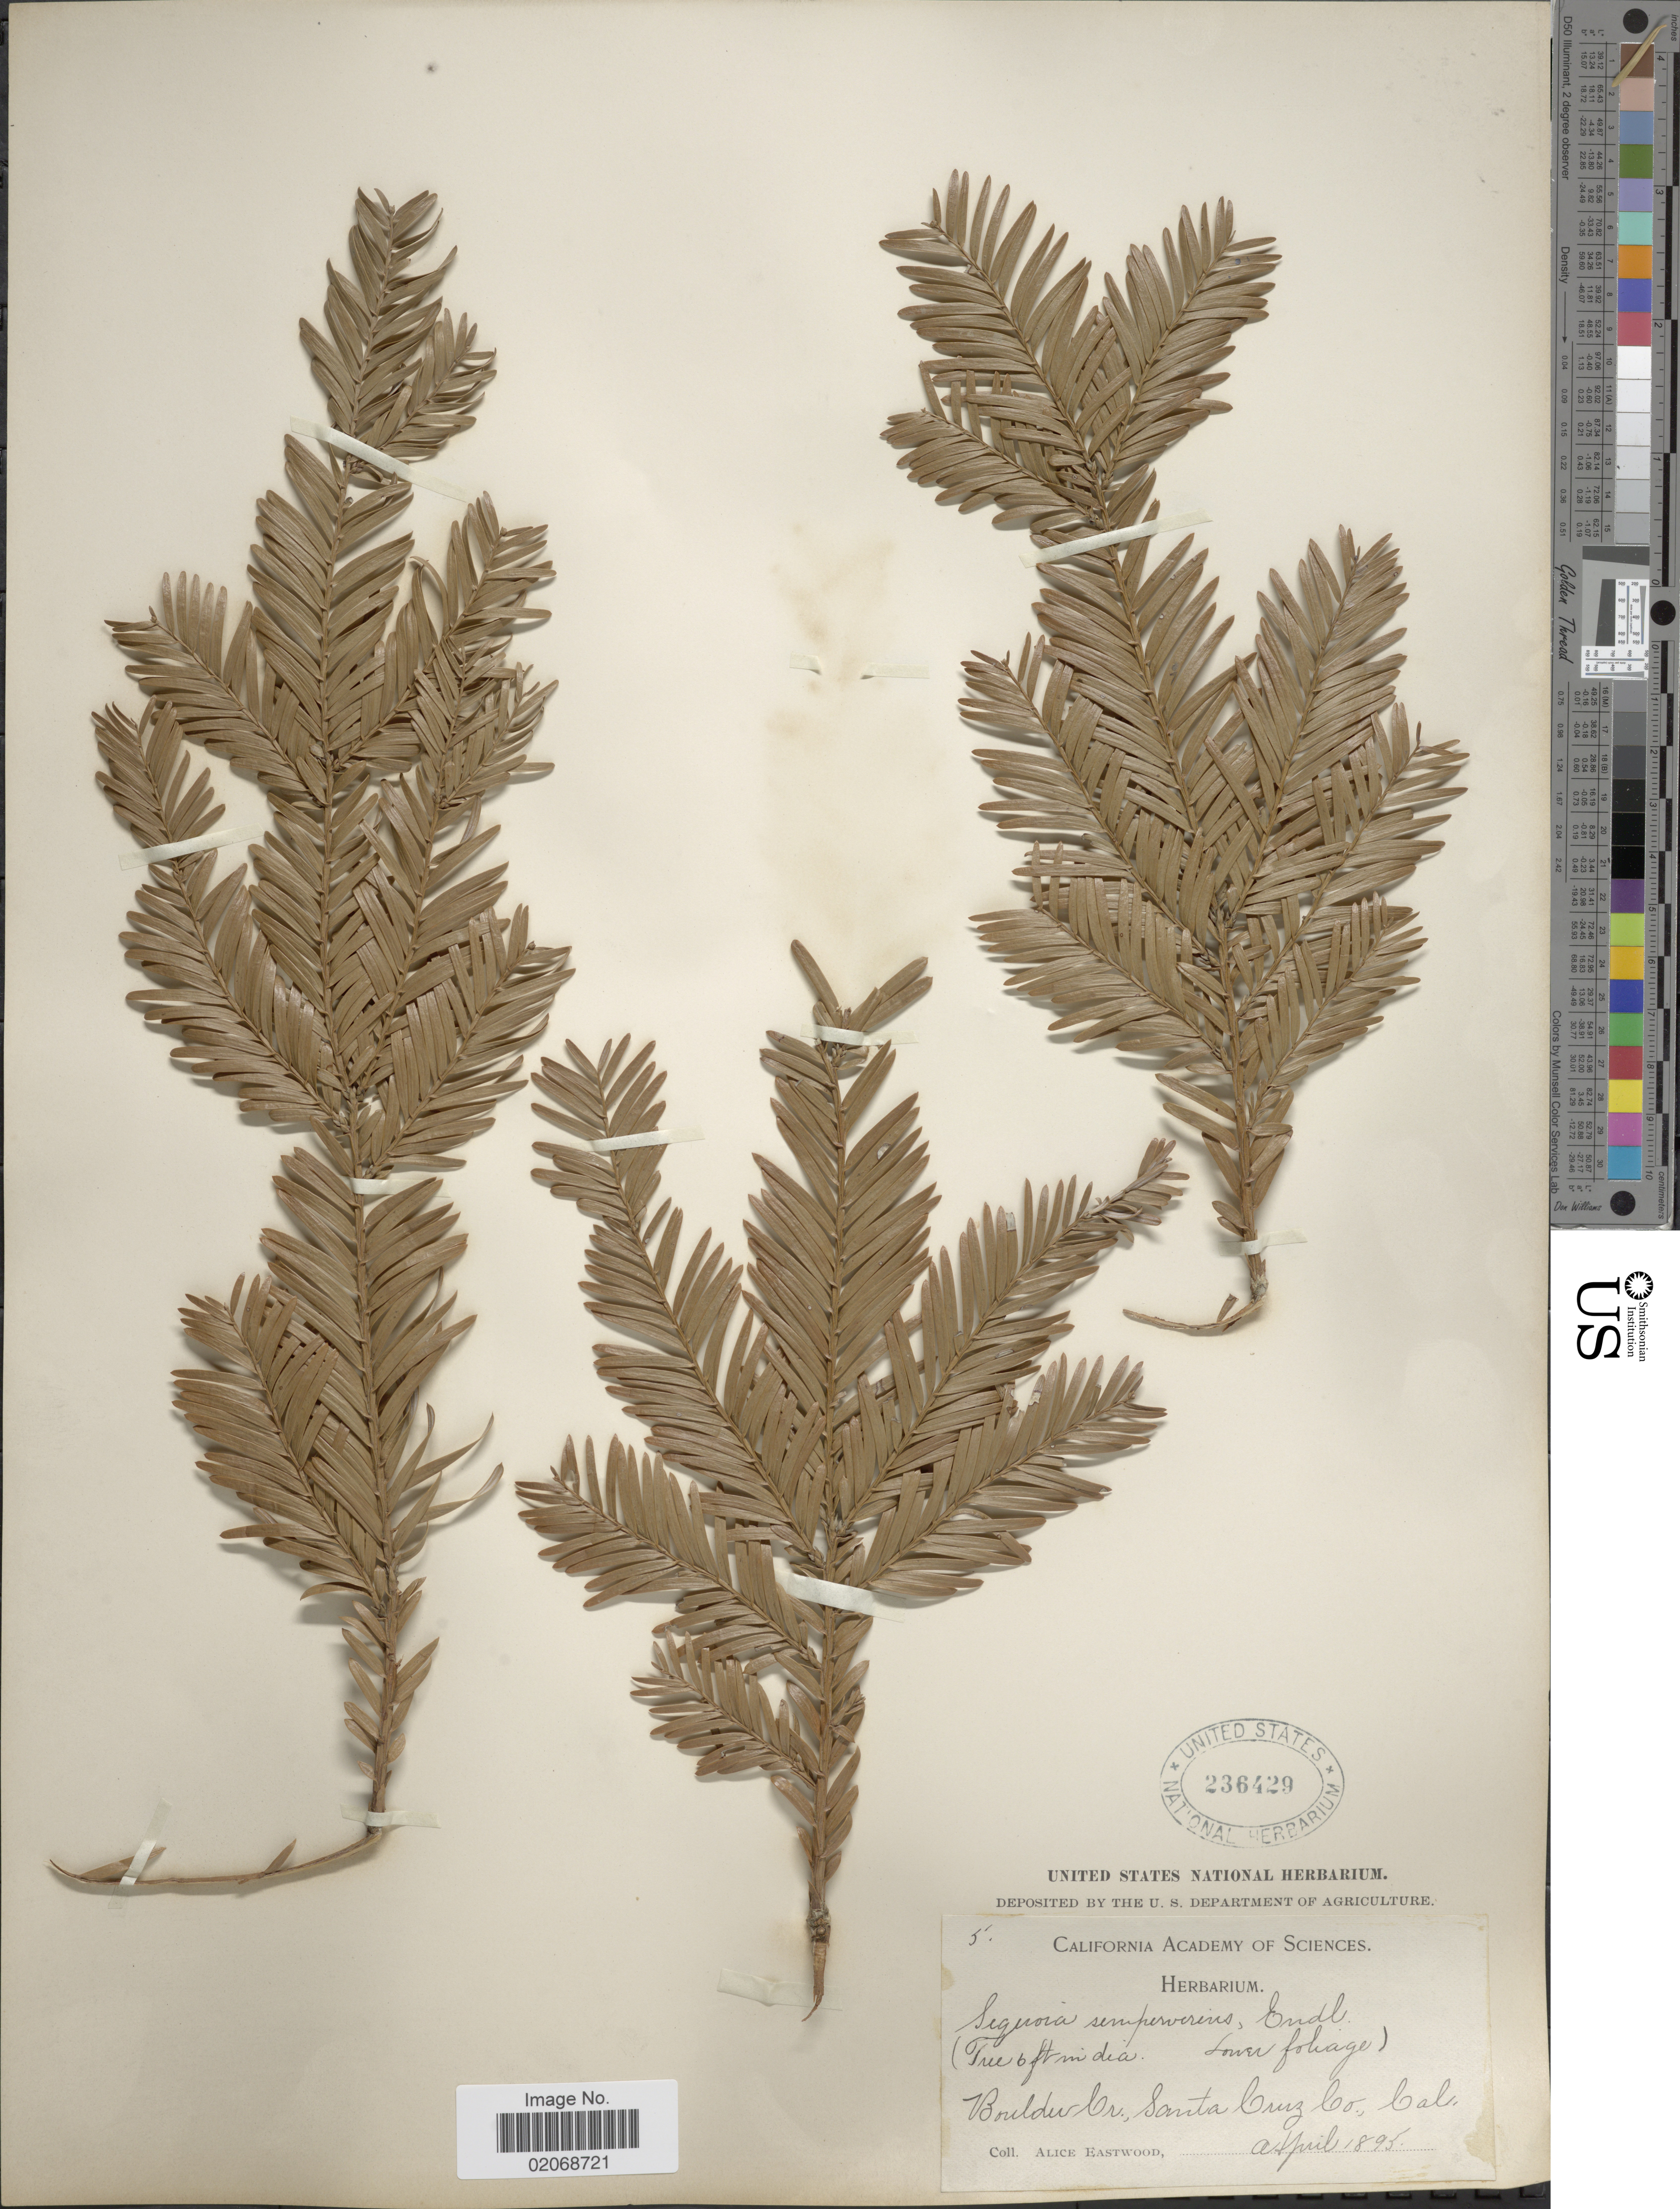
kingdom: Plantae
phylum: Tracheophyta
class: Pinopsida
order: Pinales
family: Cupressaceae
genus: Sequoia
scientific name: Sequoia sempervirens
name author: (D. Don) Endl.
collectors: A. Eastwood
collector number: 5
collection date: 1895-04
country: United States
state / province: California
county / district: Santa Cruz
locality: Boulder Co. Santa Cruz Co.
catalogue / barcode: US 236429